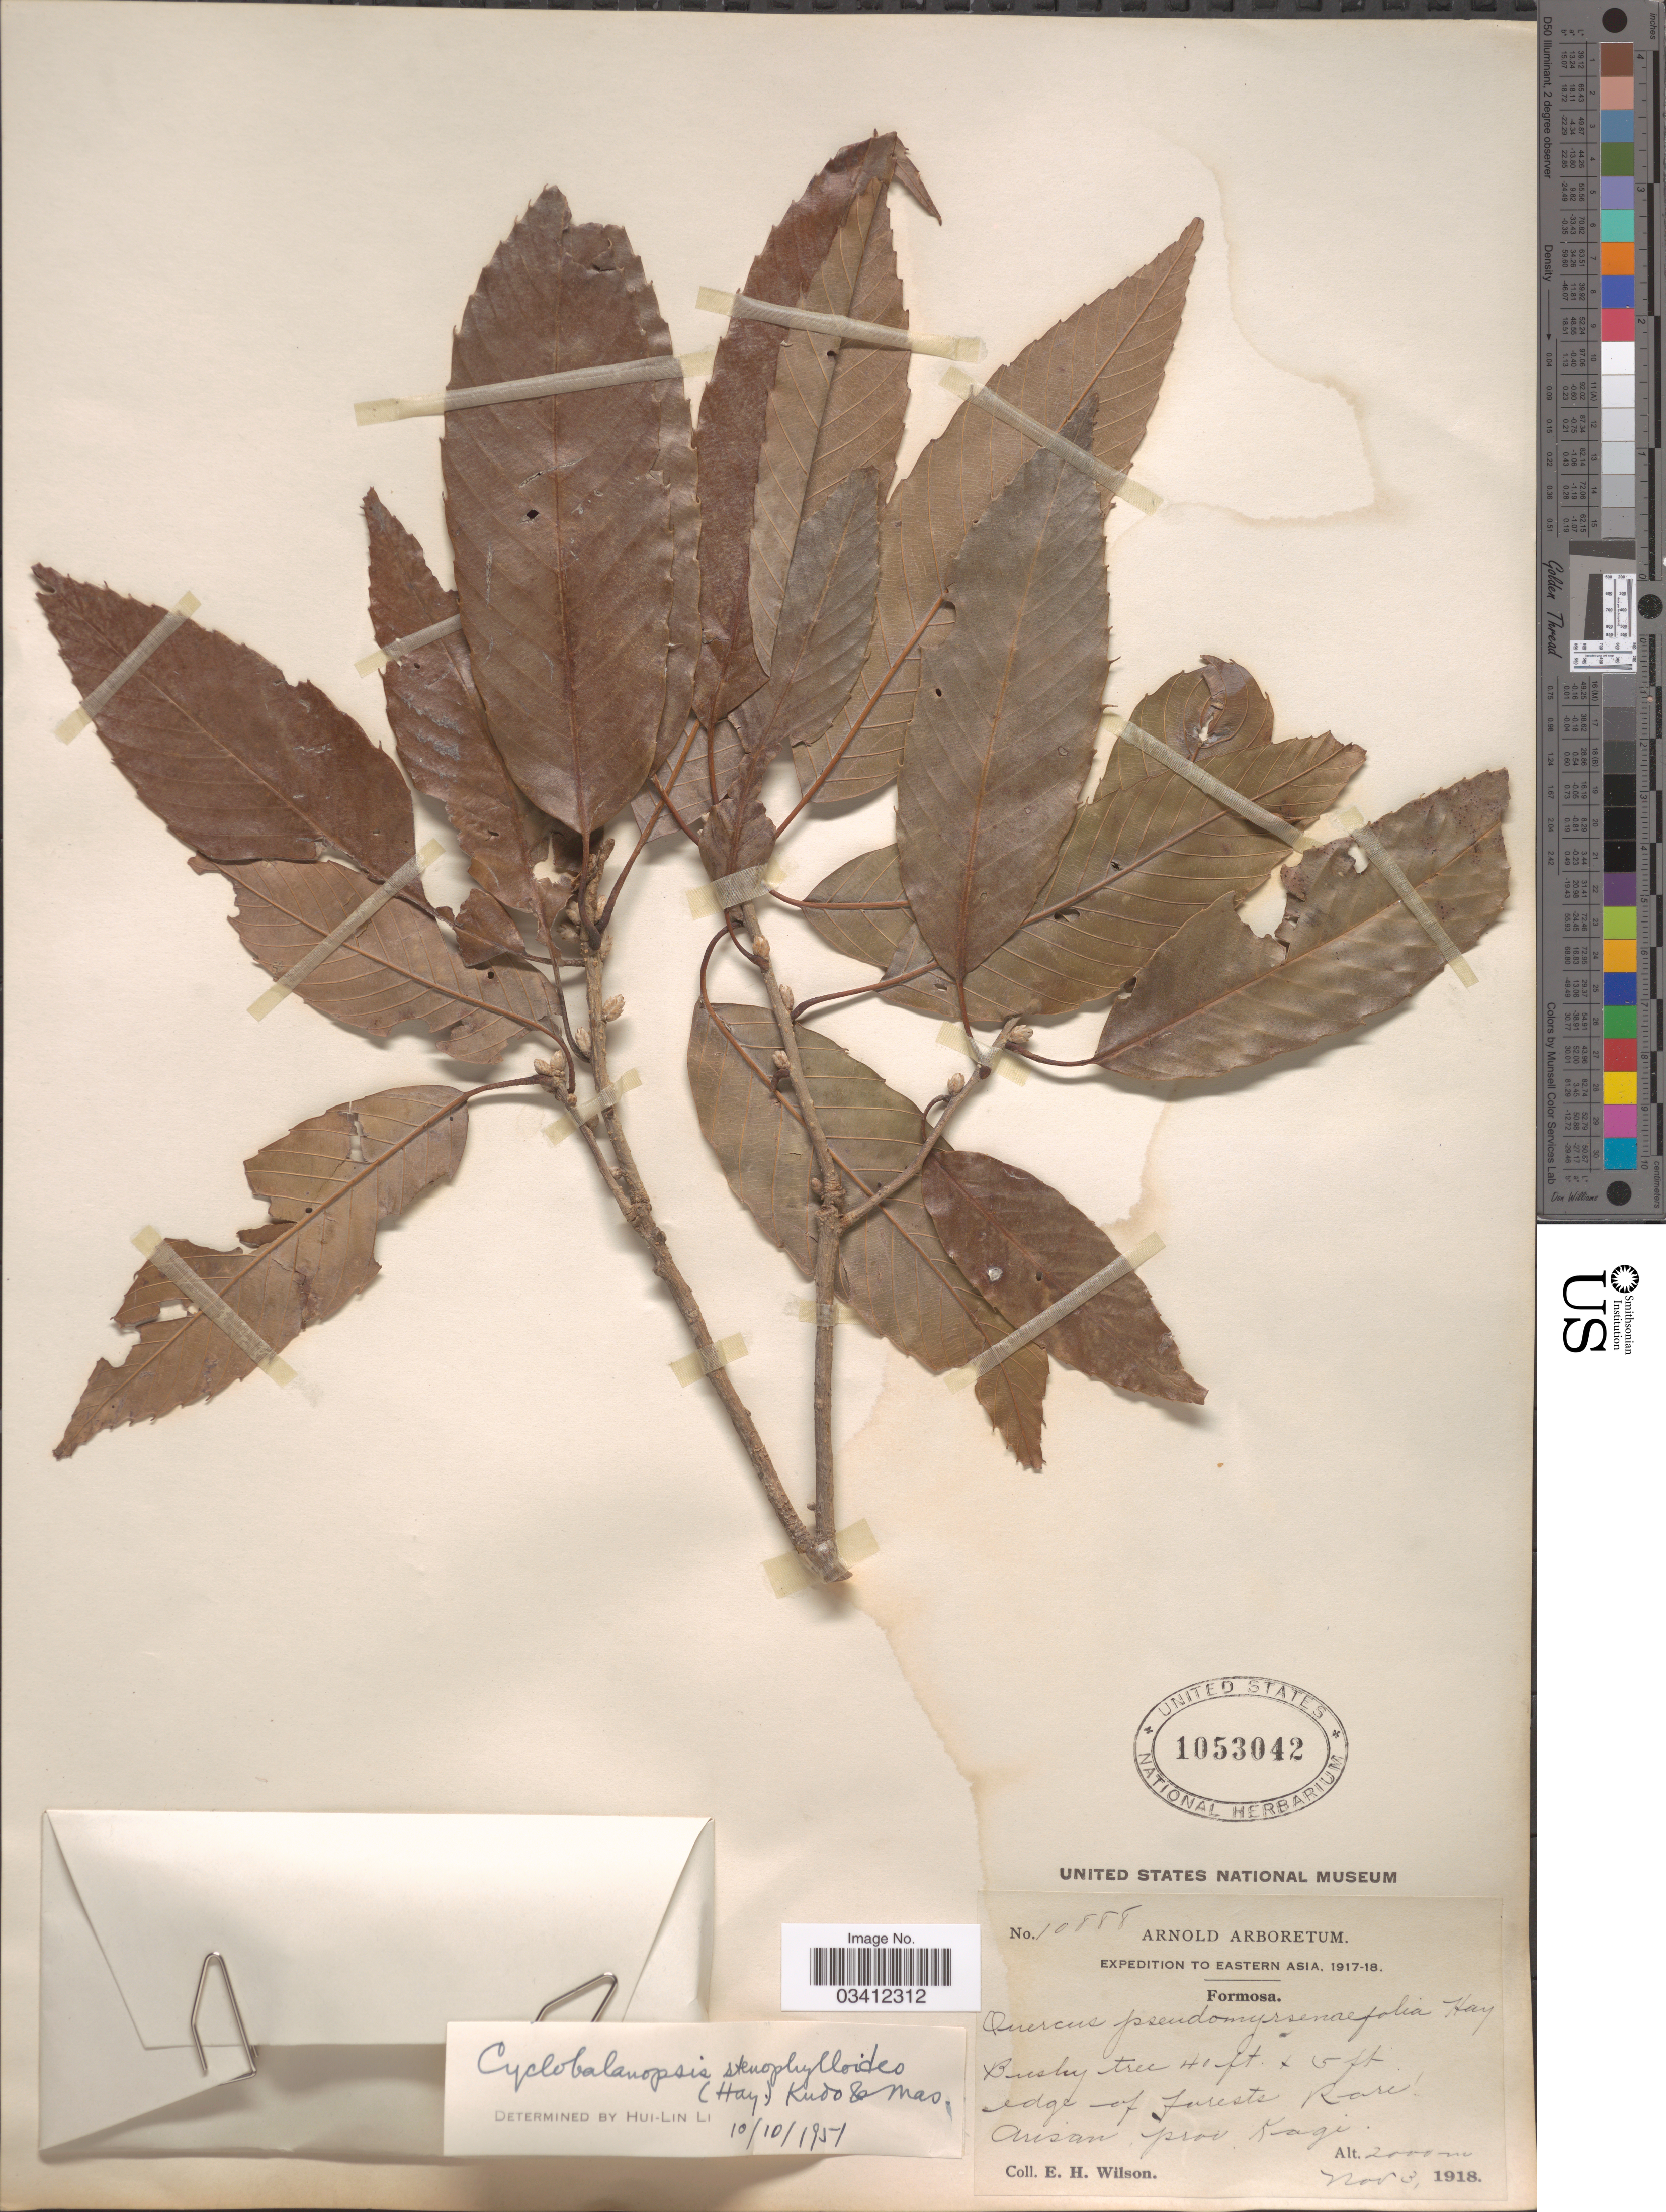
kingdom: Plantae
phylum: Tracheophyta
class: Magnoliopsida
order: Fagales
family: Fagaceae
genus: Quercus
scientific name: Quercus stenophylloides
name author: Hayata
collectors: E. Wilson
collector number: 10888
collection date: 1918-11-03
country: Taiwan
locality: Eastern Asia. Formosa. Edge of forests Rare. Arisan, Prov. Kagi.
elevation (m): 2000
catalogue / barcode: US 1053042